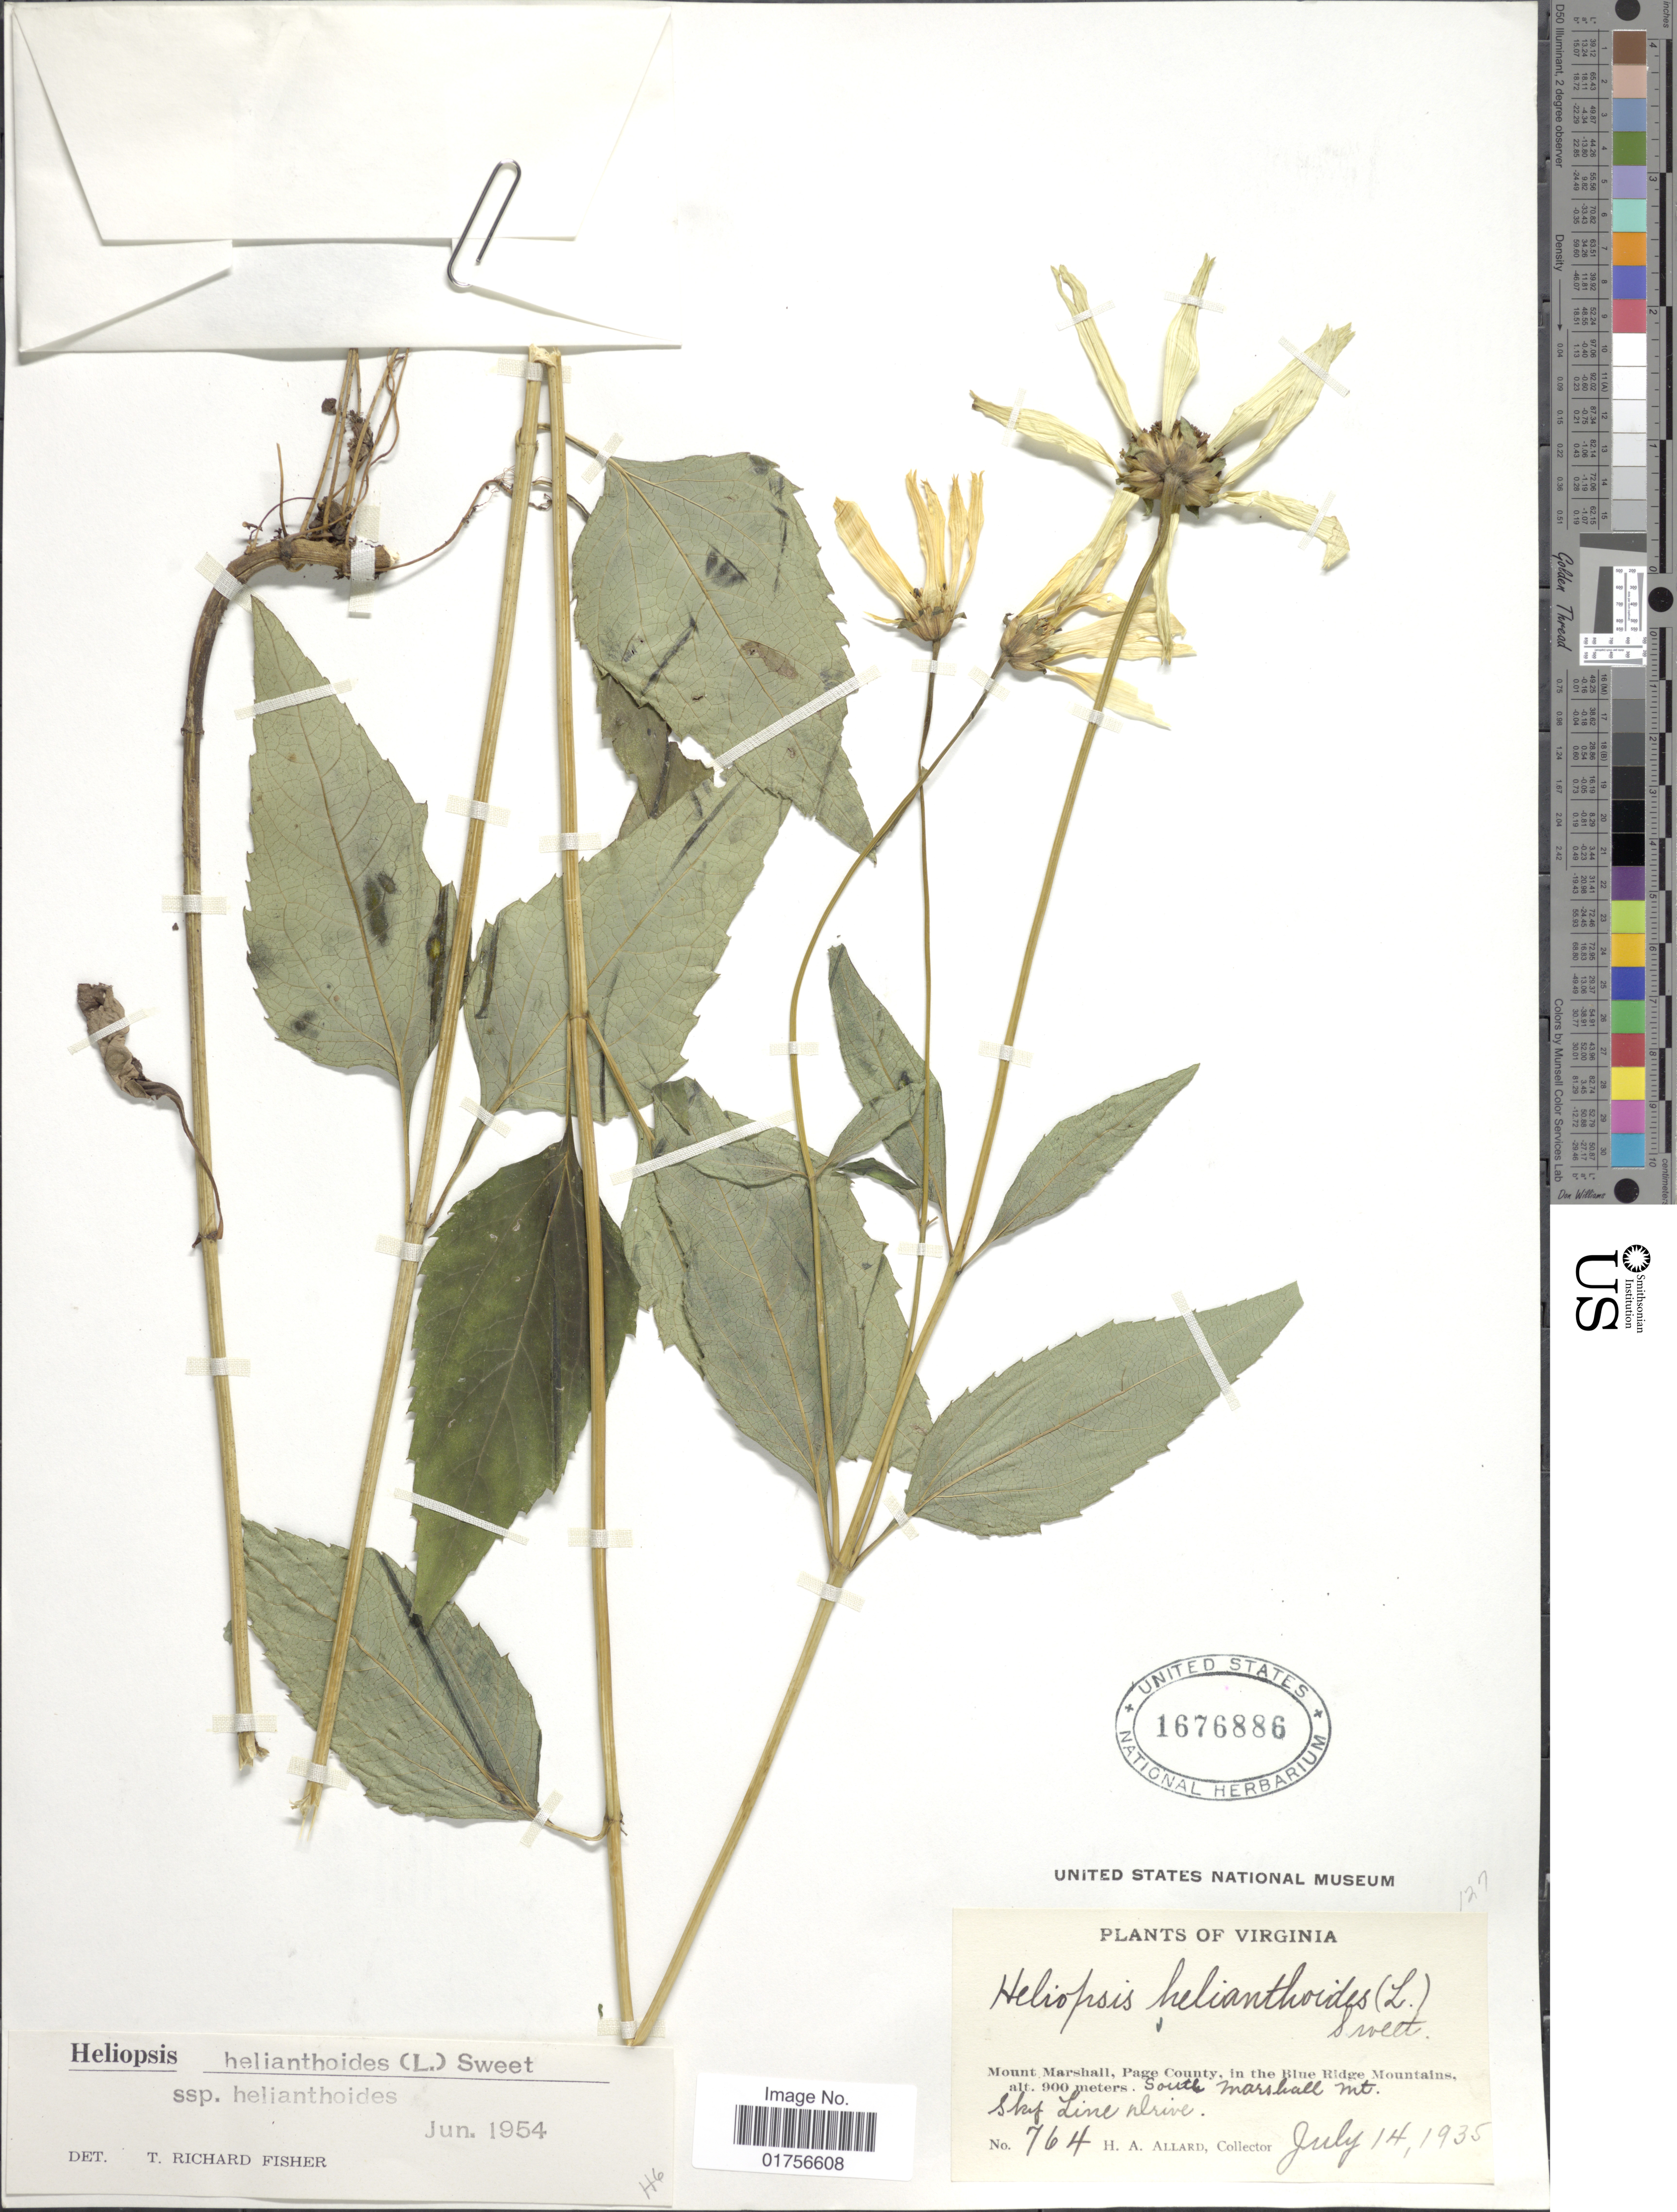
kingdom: Plantae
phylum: Tracheophyta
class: Magnoliopsida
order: Asterales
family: Asteraceae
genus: Heliopsis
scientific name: Heliopsis helianthoides subsp. helianthoides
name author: (L.) Sweet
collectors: H. A. Allard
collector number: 764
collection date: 1935-07-14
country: United States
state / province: Virginia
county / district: Page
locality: Mount marshall, In the Blue Ridge Mountains, South Marshall Mt.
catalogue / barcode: US 1676886